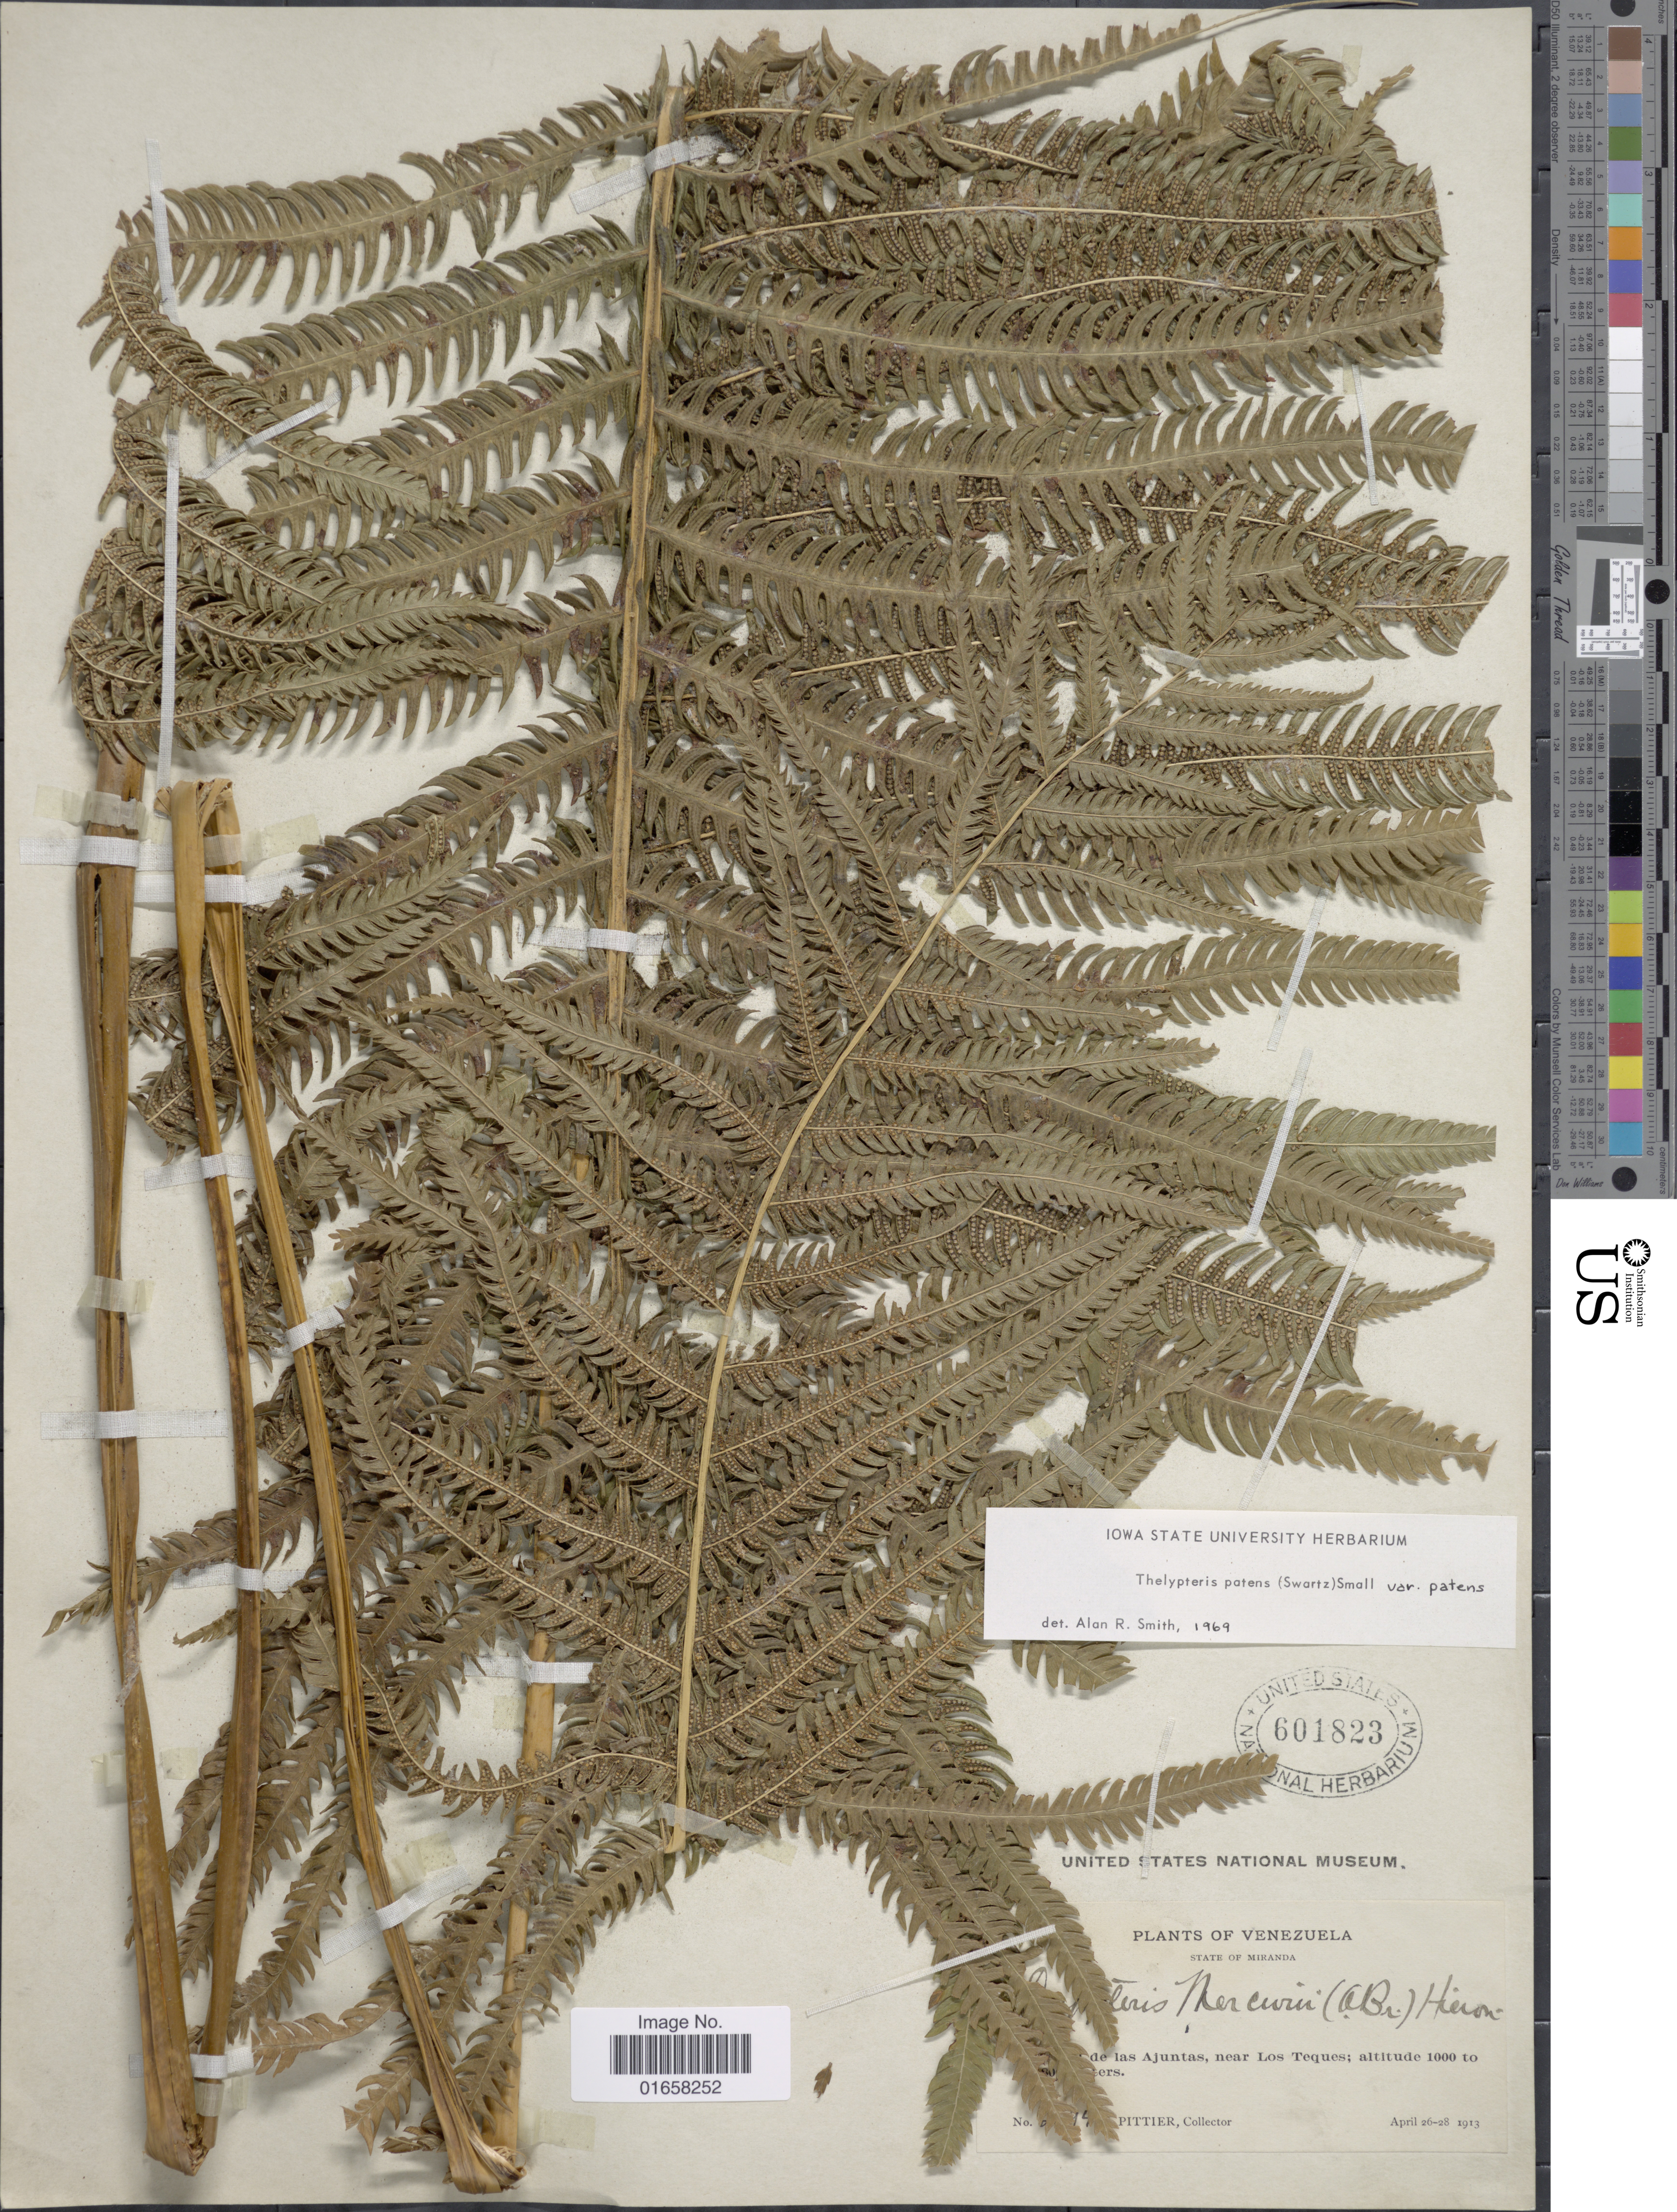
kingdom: Plantae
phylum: Tracheophyta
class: Polypodiopsida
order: Polypodiales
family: Thelypteridaceae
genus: Christella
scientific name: Christella patens var. patens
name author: (Sw.) Holttum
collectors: Pittier, --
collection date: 1913-04-26/1913-04-28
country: Venezuela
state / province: Miranda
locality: State of Miranda. [illegible text] de las Ajuntas, near Los Teques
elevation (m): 1000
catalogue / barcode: US 601823